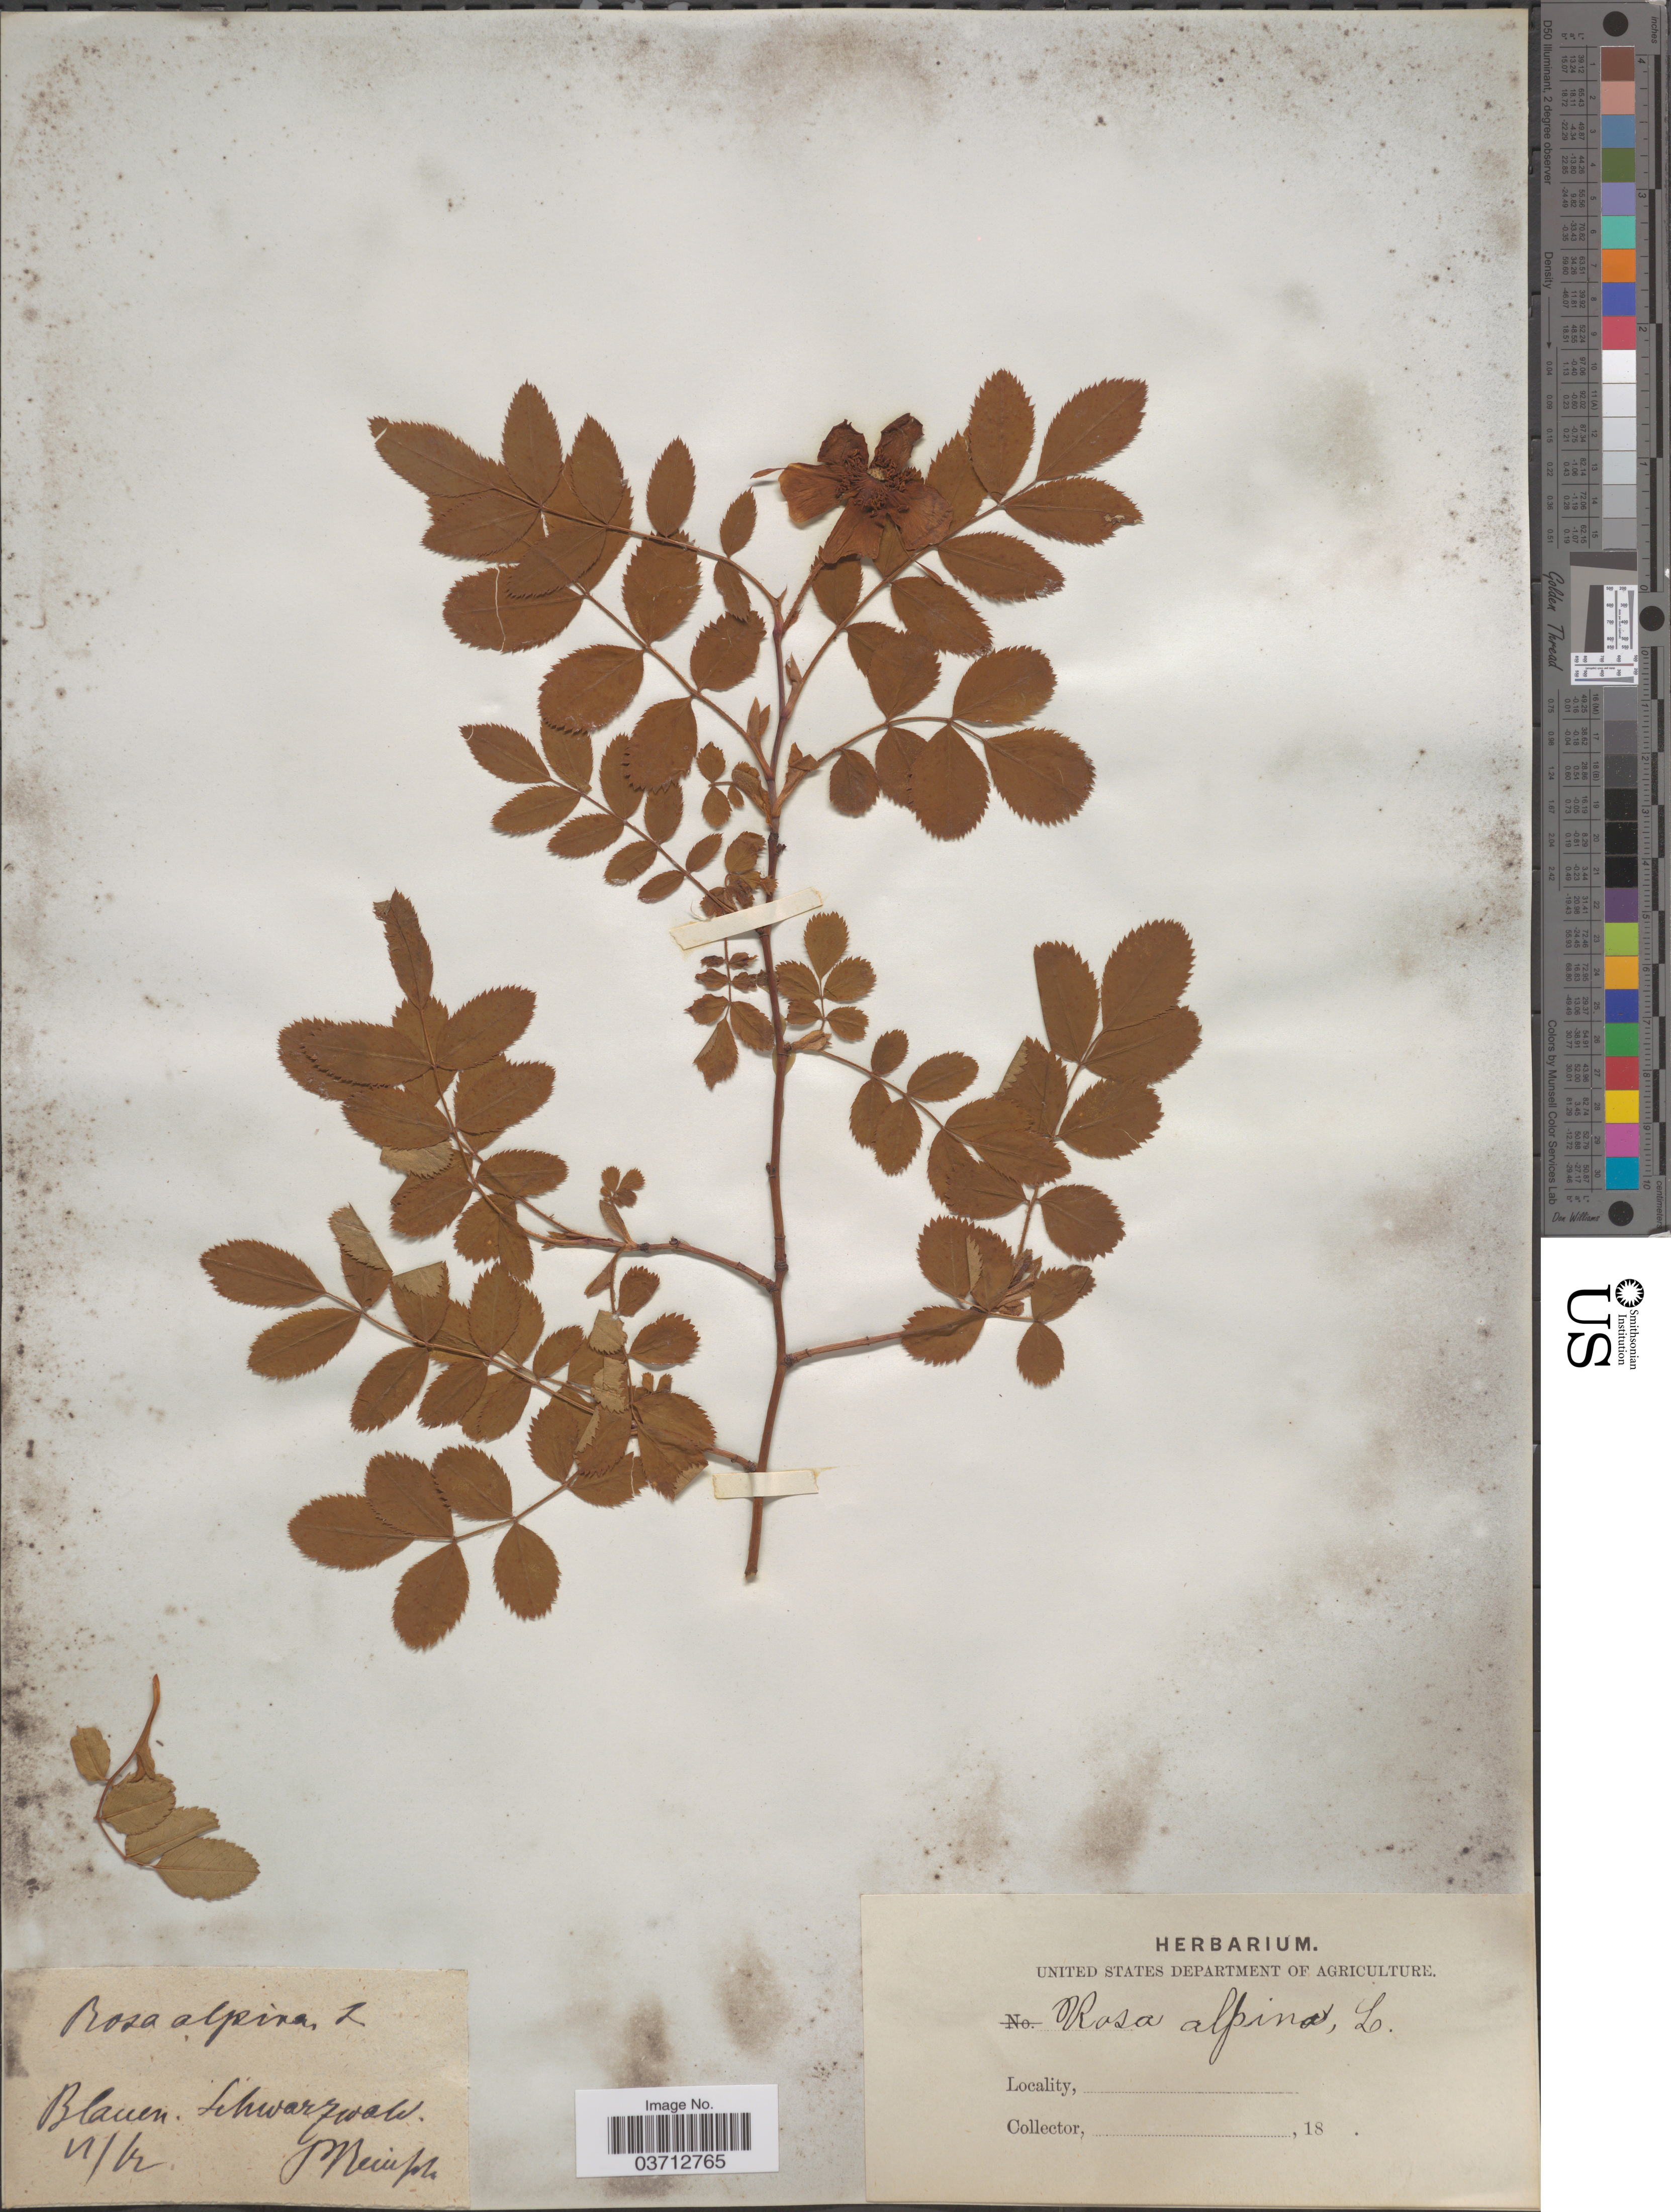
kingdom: Plantae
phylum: Tracheophyta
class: Magnoliopsida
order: Rosales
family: Rosaceae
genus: Rosa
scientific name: Rosa alpina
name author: L.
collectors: P. Reinsch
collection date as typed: Transcribed d/m/y: /6/62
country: Germany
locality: Blauen. Schwarzwald.